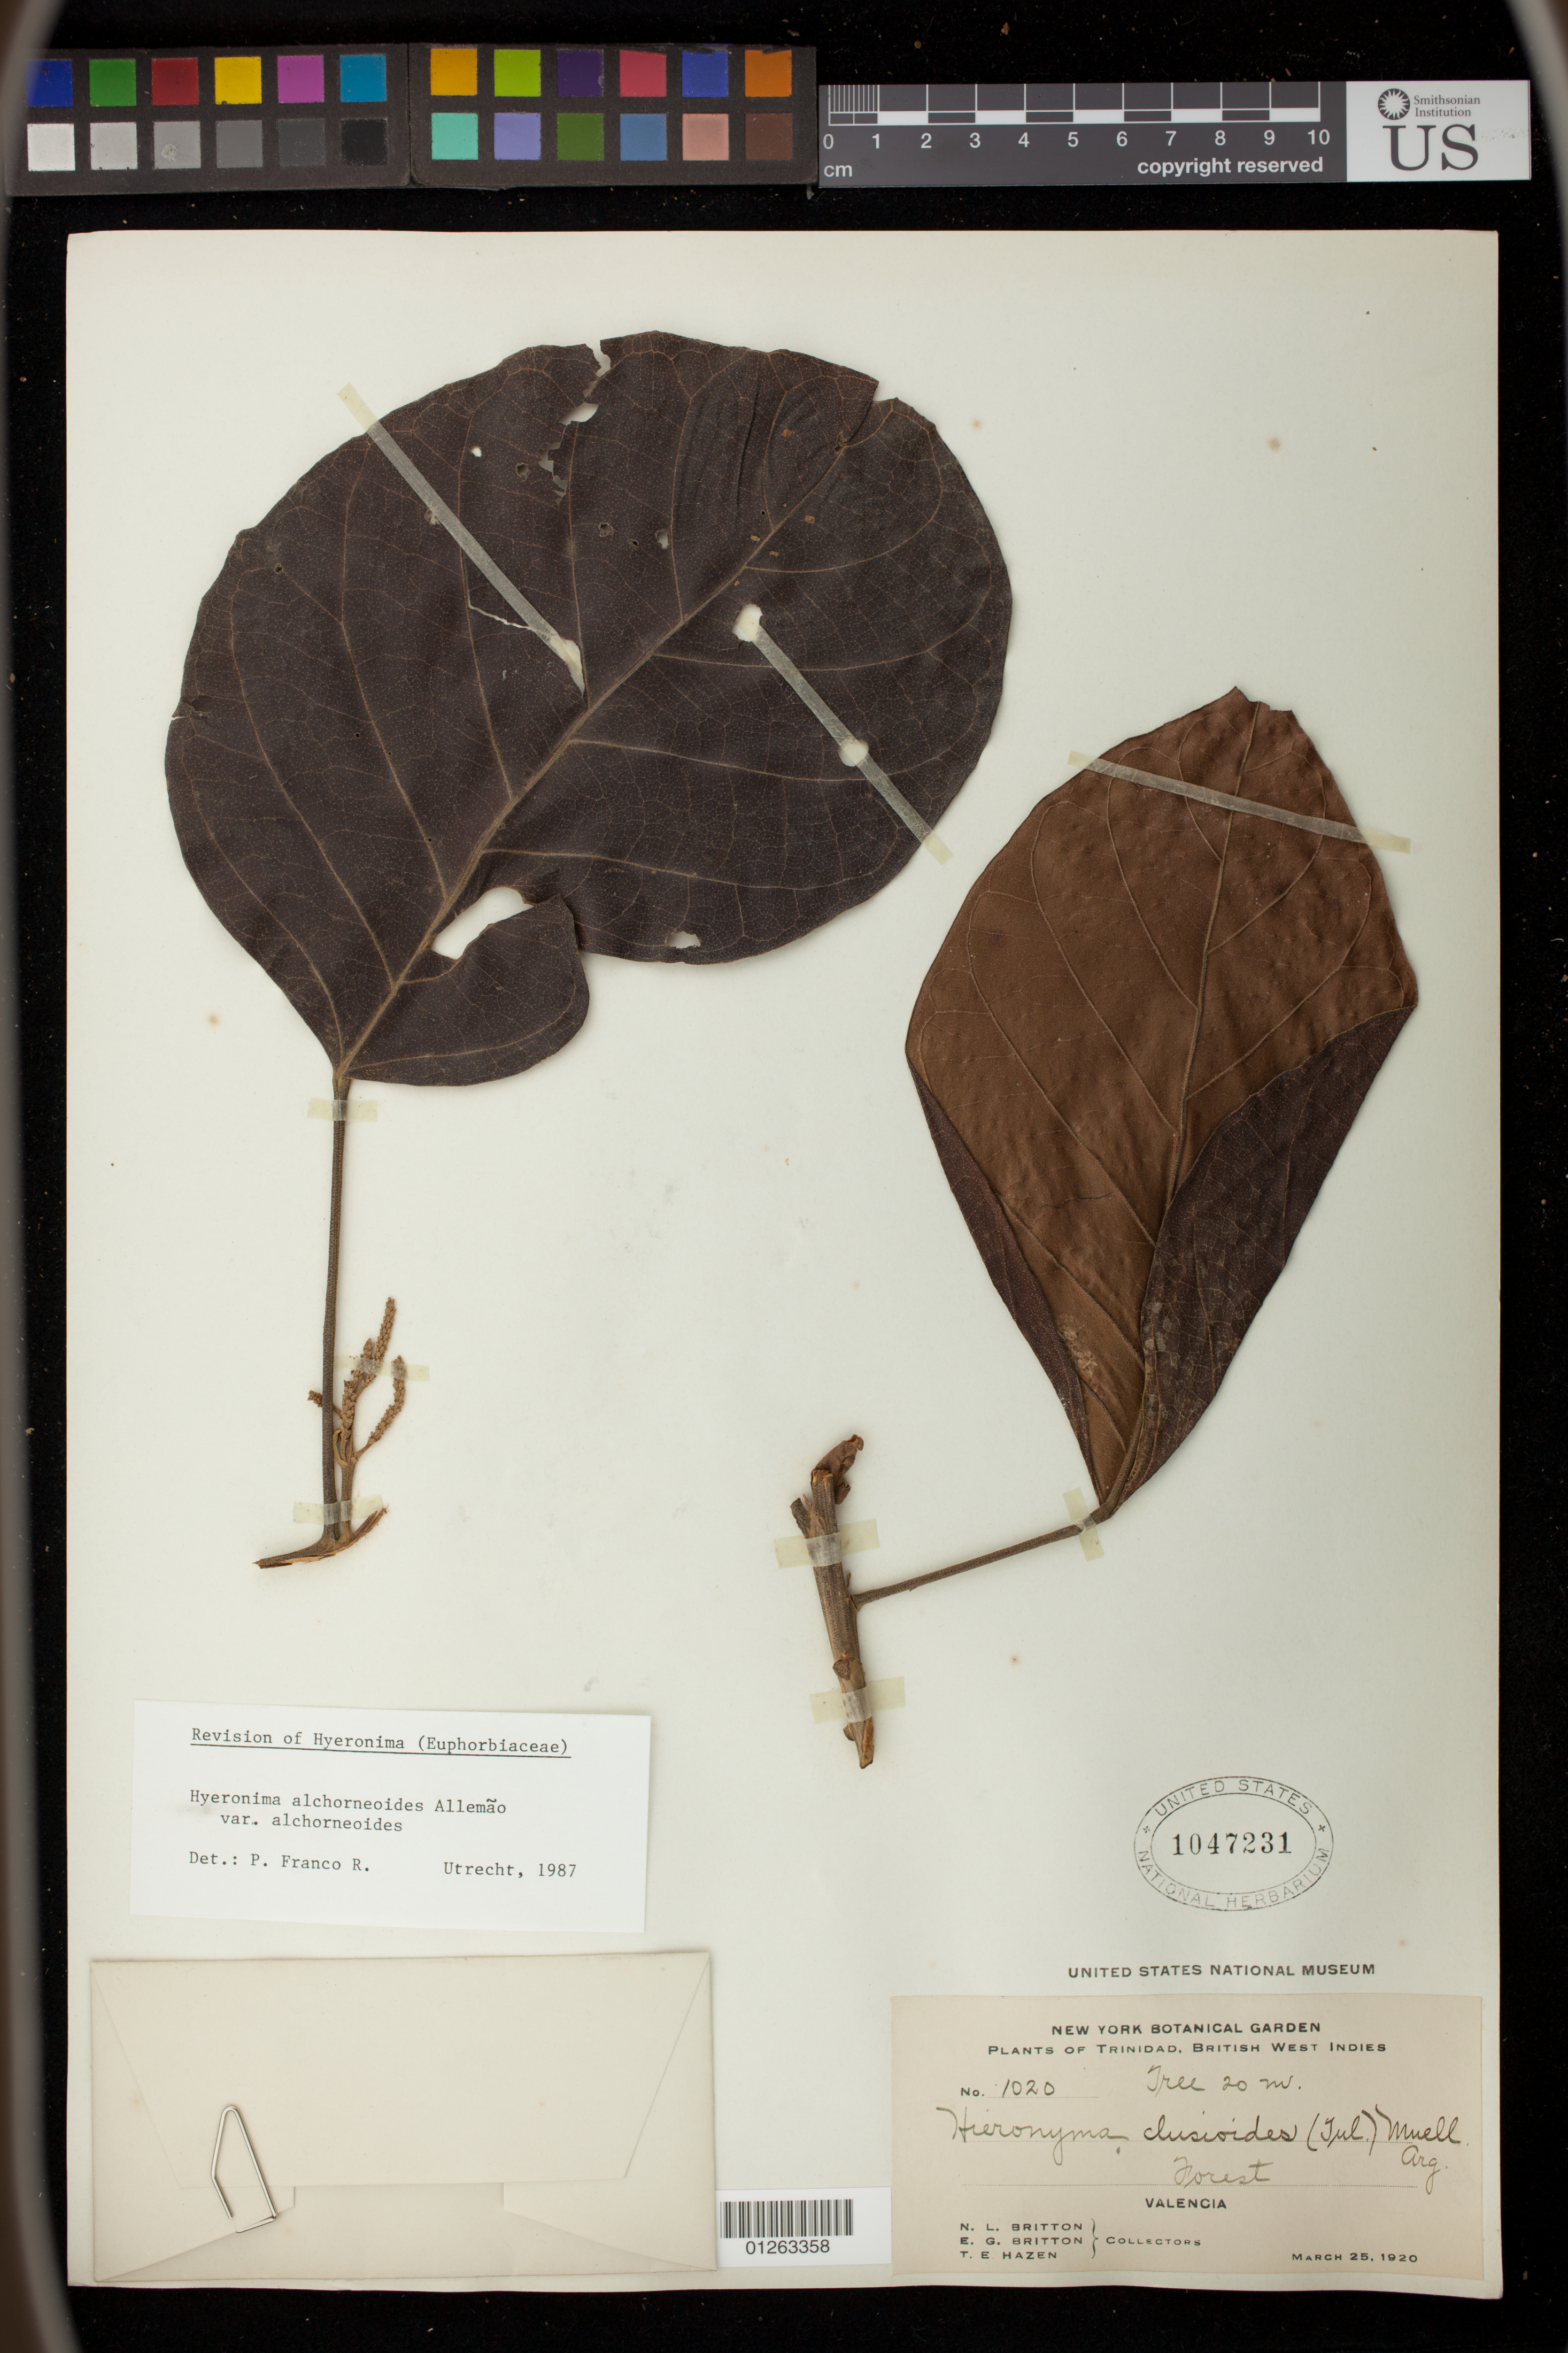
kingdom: Plantae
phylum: Tracheophyta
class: Magnoliopsida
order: Malpighiales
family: Phyllanthaceae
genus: Hieronyma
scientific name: Hieronyma alchorneoides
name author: Allemão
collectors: N. Britton, E. G. Britton & T. E. Hazen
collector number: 1020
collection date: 1920-03-25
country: Trinidad and Tobago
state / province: Sangre Grande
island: Trinidad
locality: Valencia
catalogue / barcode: US 1047231